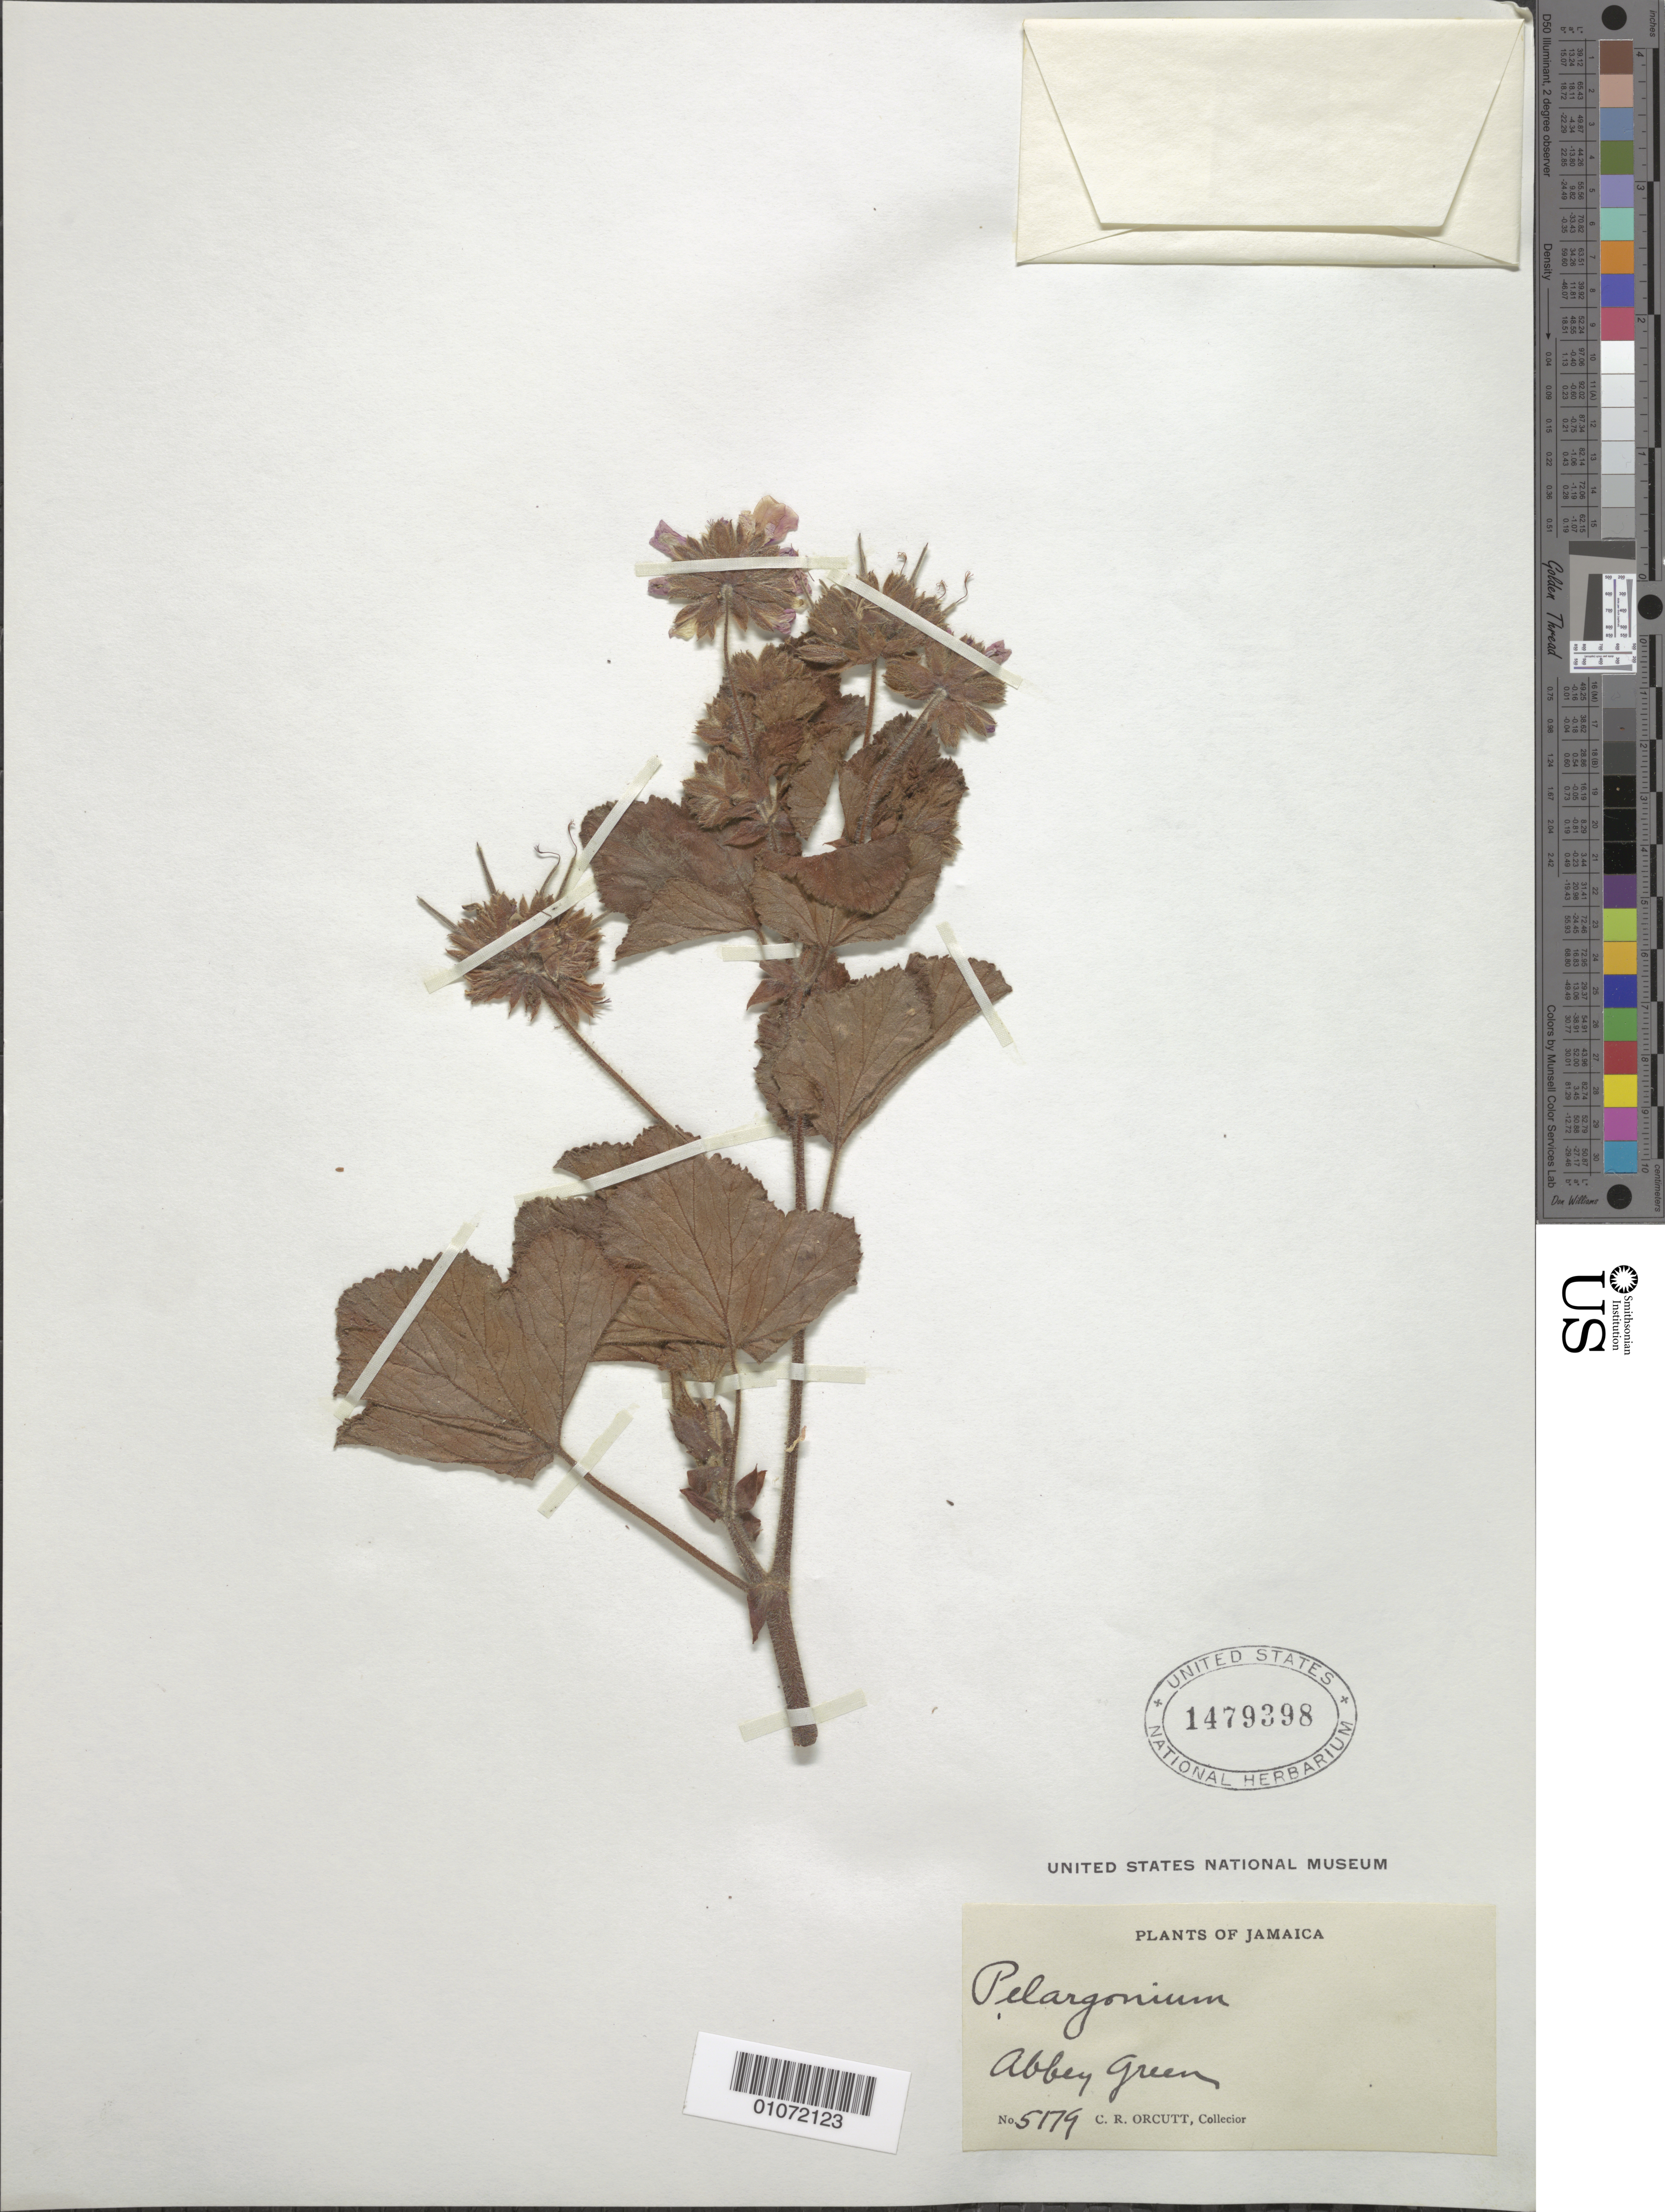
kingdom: Plantae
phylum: Tracheophyta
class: Magnoliopsida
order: Geraniales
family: Geraniaceae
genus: Pelargonium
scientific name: Pelargonium sp.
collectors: C. R. Orcutt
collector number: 5179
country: Jamaica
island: Jamaica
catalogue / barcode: US 1479398